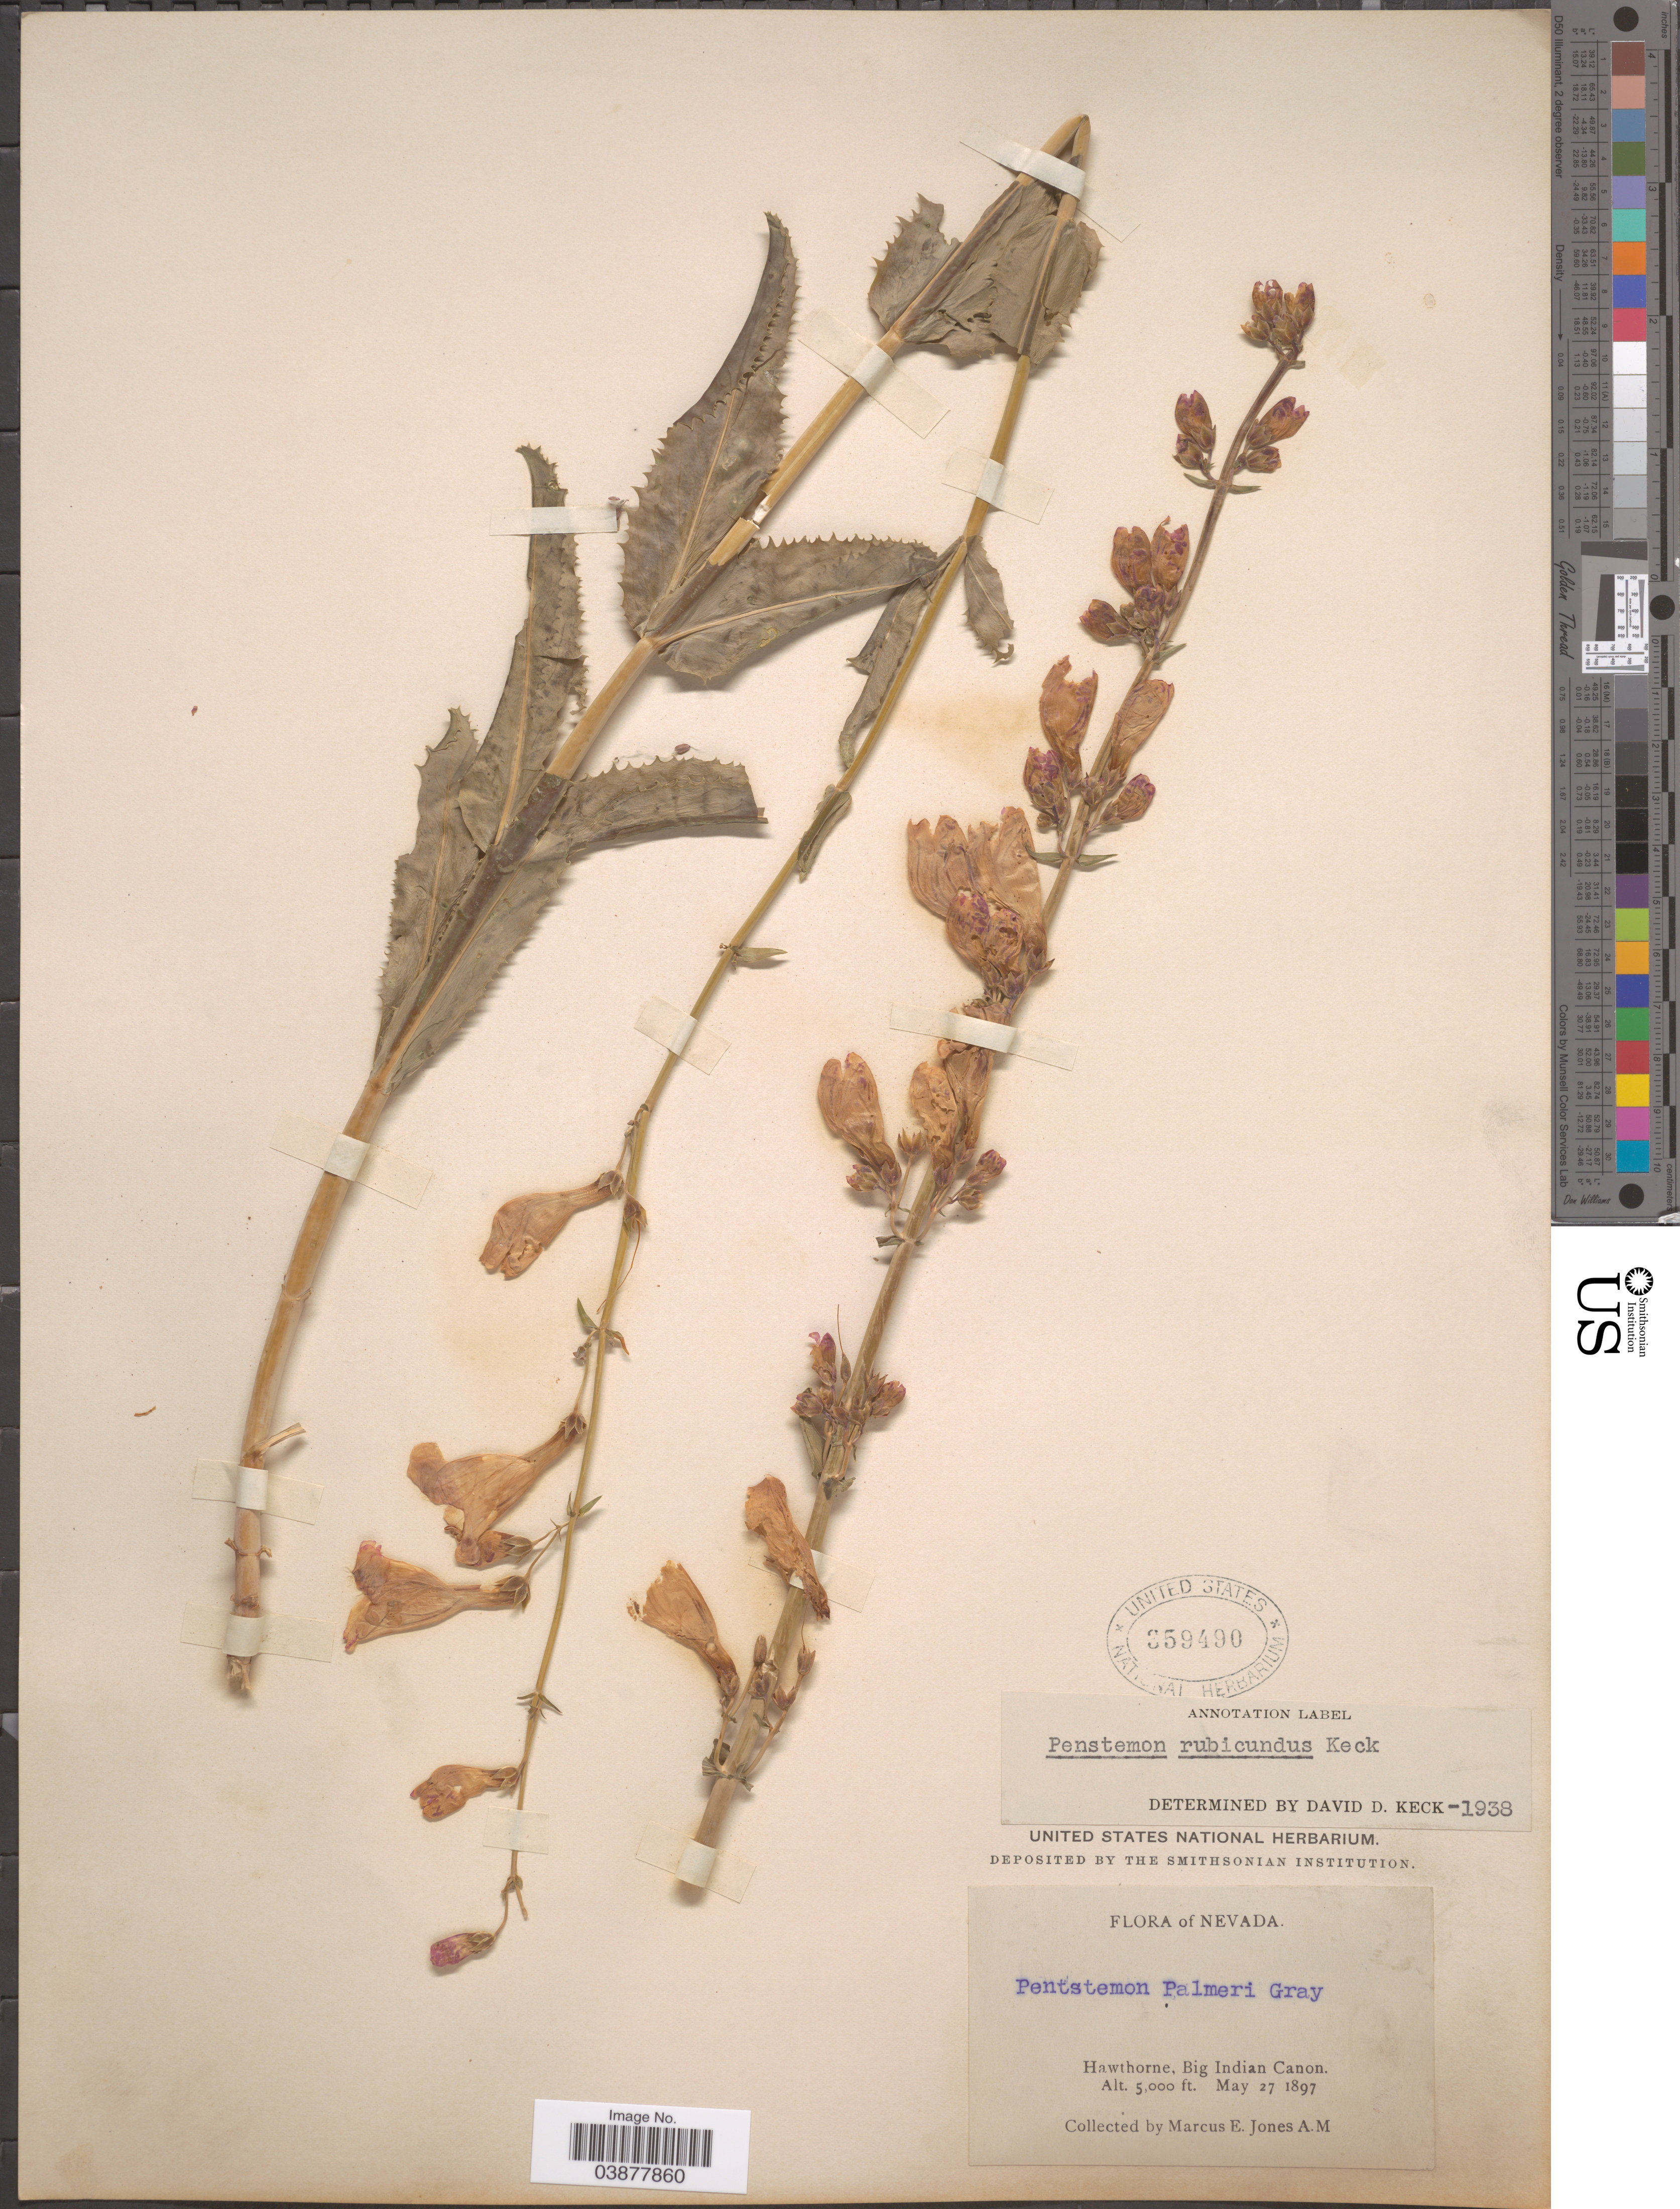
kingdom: Plantae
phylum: Tracheophyta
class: Magnoliopsida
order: Lamiales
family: Plantaginaceae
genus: Penstemon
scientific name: Penstemon rubicundus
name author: D.D. Keck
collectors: M. E. Jones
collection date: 1897-05-27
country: United States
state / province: Nevada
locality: Hawthorne, Big Indian Canon.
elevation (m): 1524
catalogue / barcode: US 359490